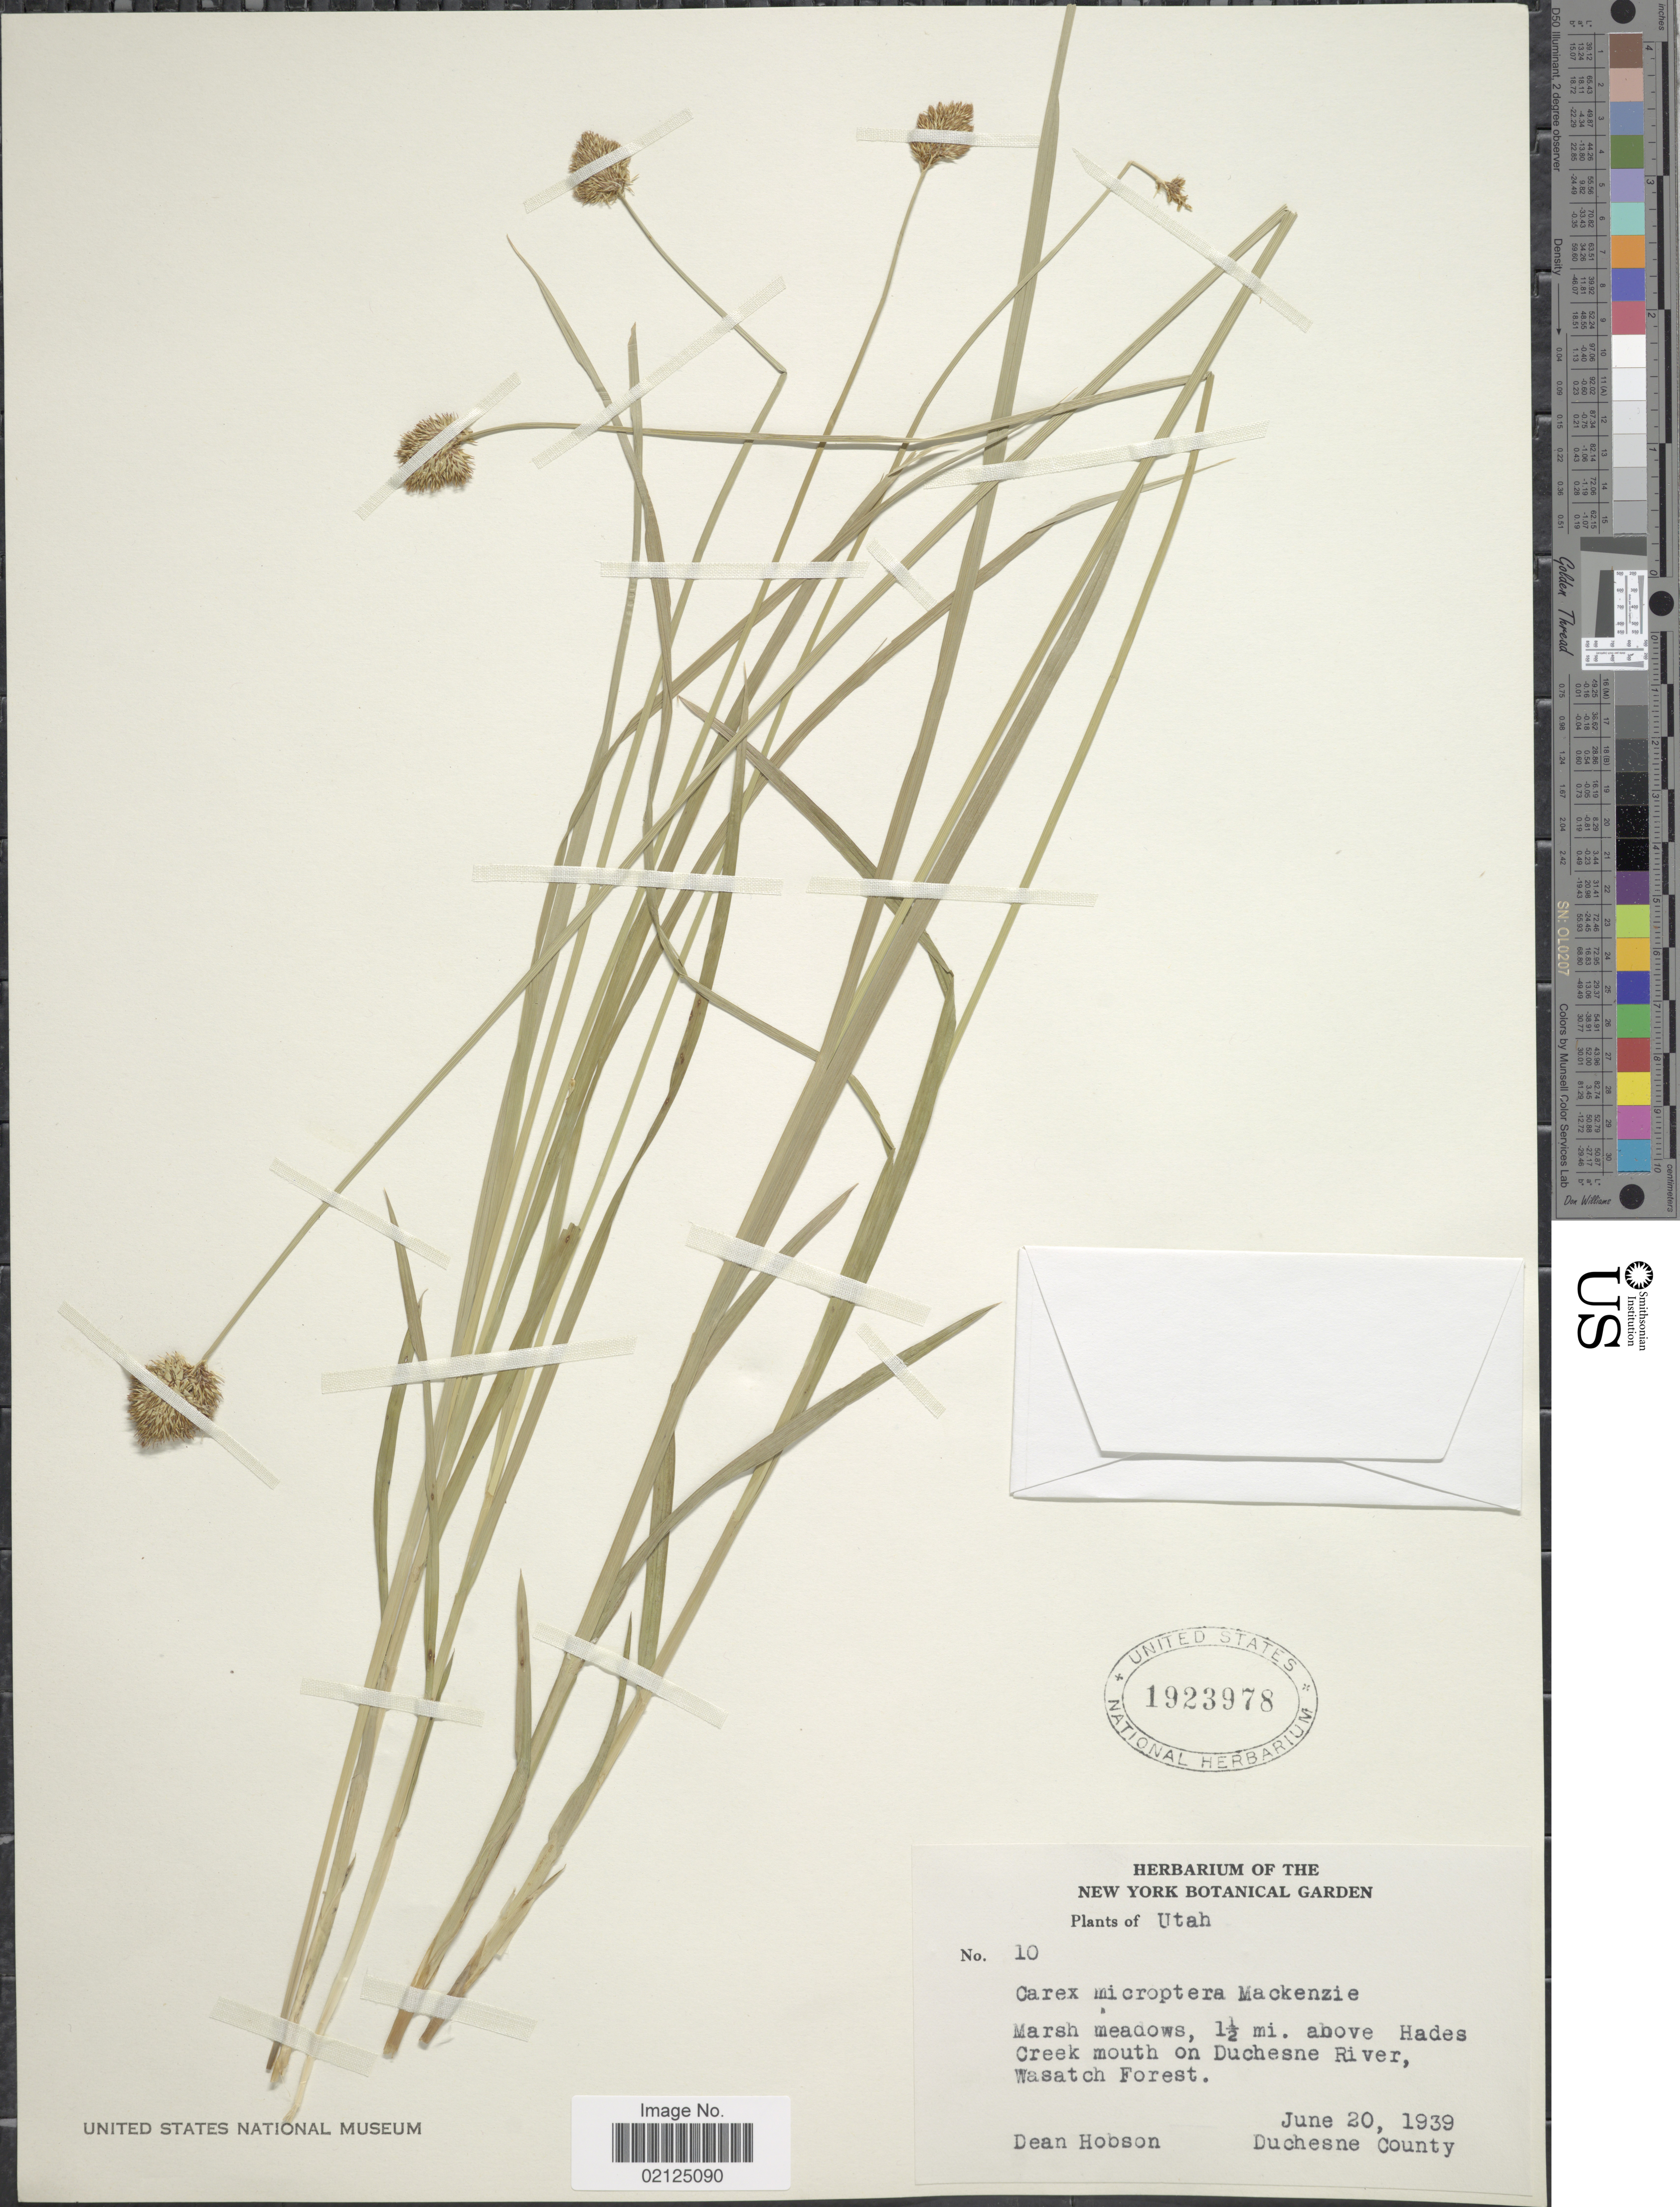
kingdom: Plantae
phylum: Tracheophyta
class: Liliopsida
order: Poales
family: Cyperaceae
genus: Carex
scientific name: Carex microptera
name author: Mack.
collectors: D. Hobson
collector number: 10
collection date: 1939-06-20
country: United States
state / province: Utah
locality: Marsh meadows, 1½ mi above Hades Creek mouth on Duchesne River, Wasatch Forest, Duchesne County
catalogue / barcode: US 1923978